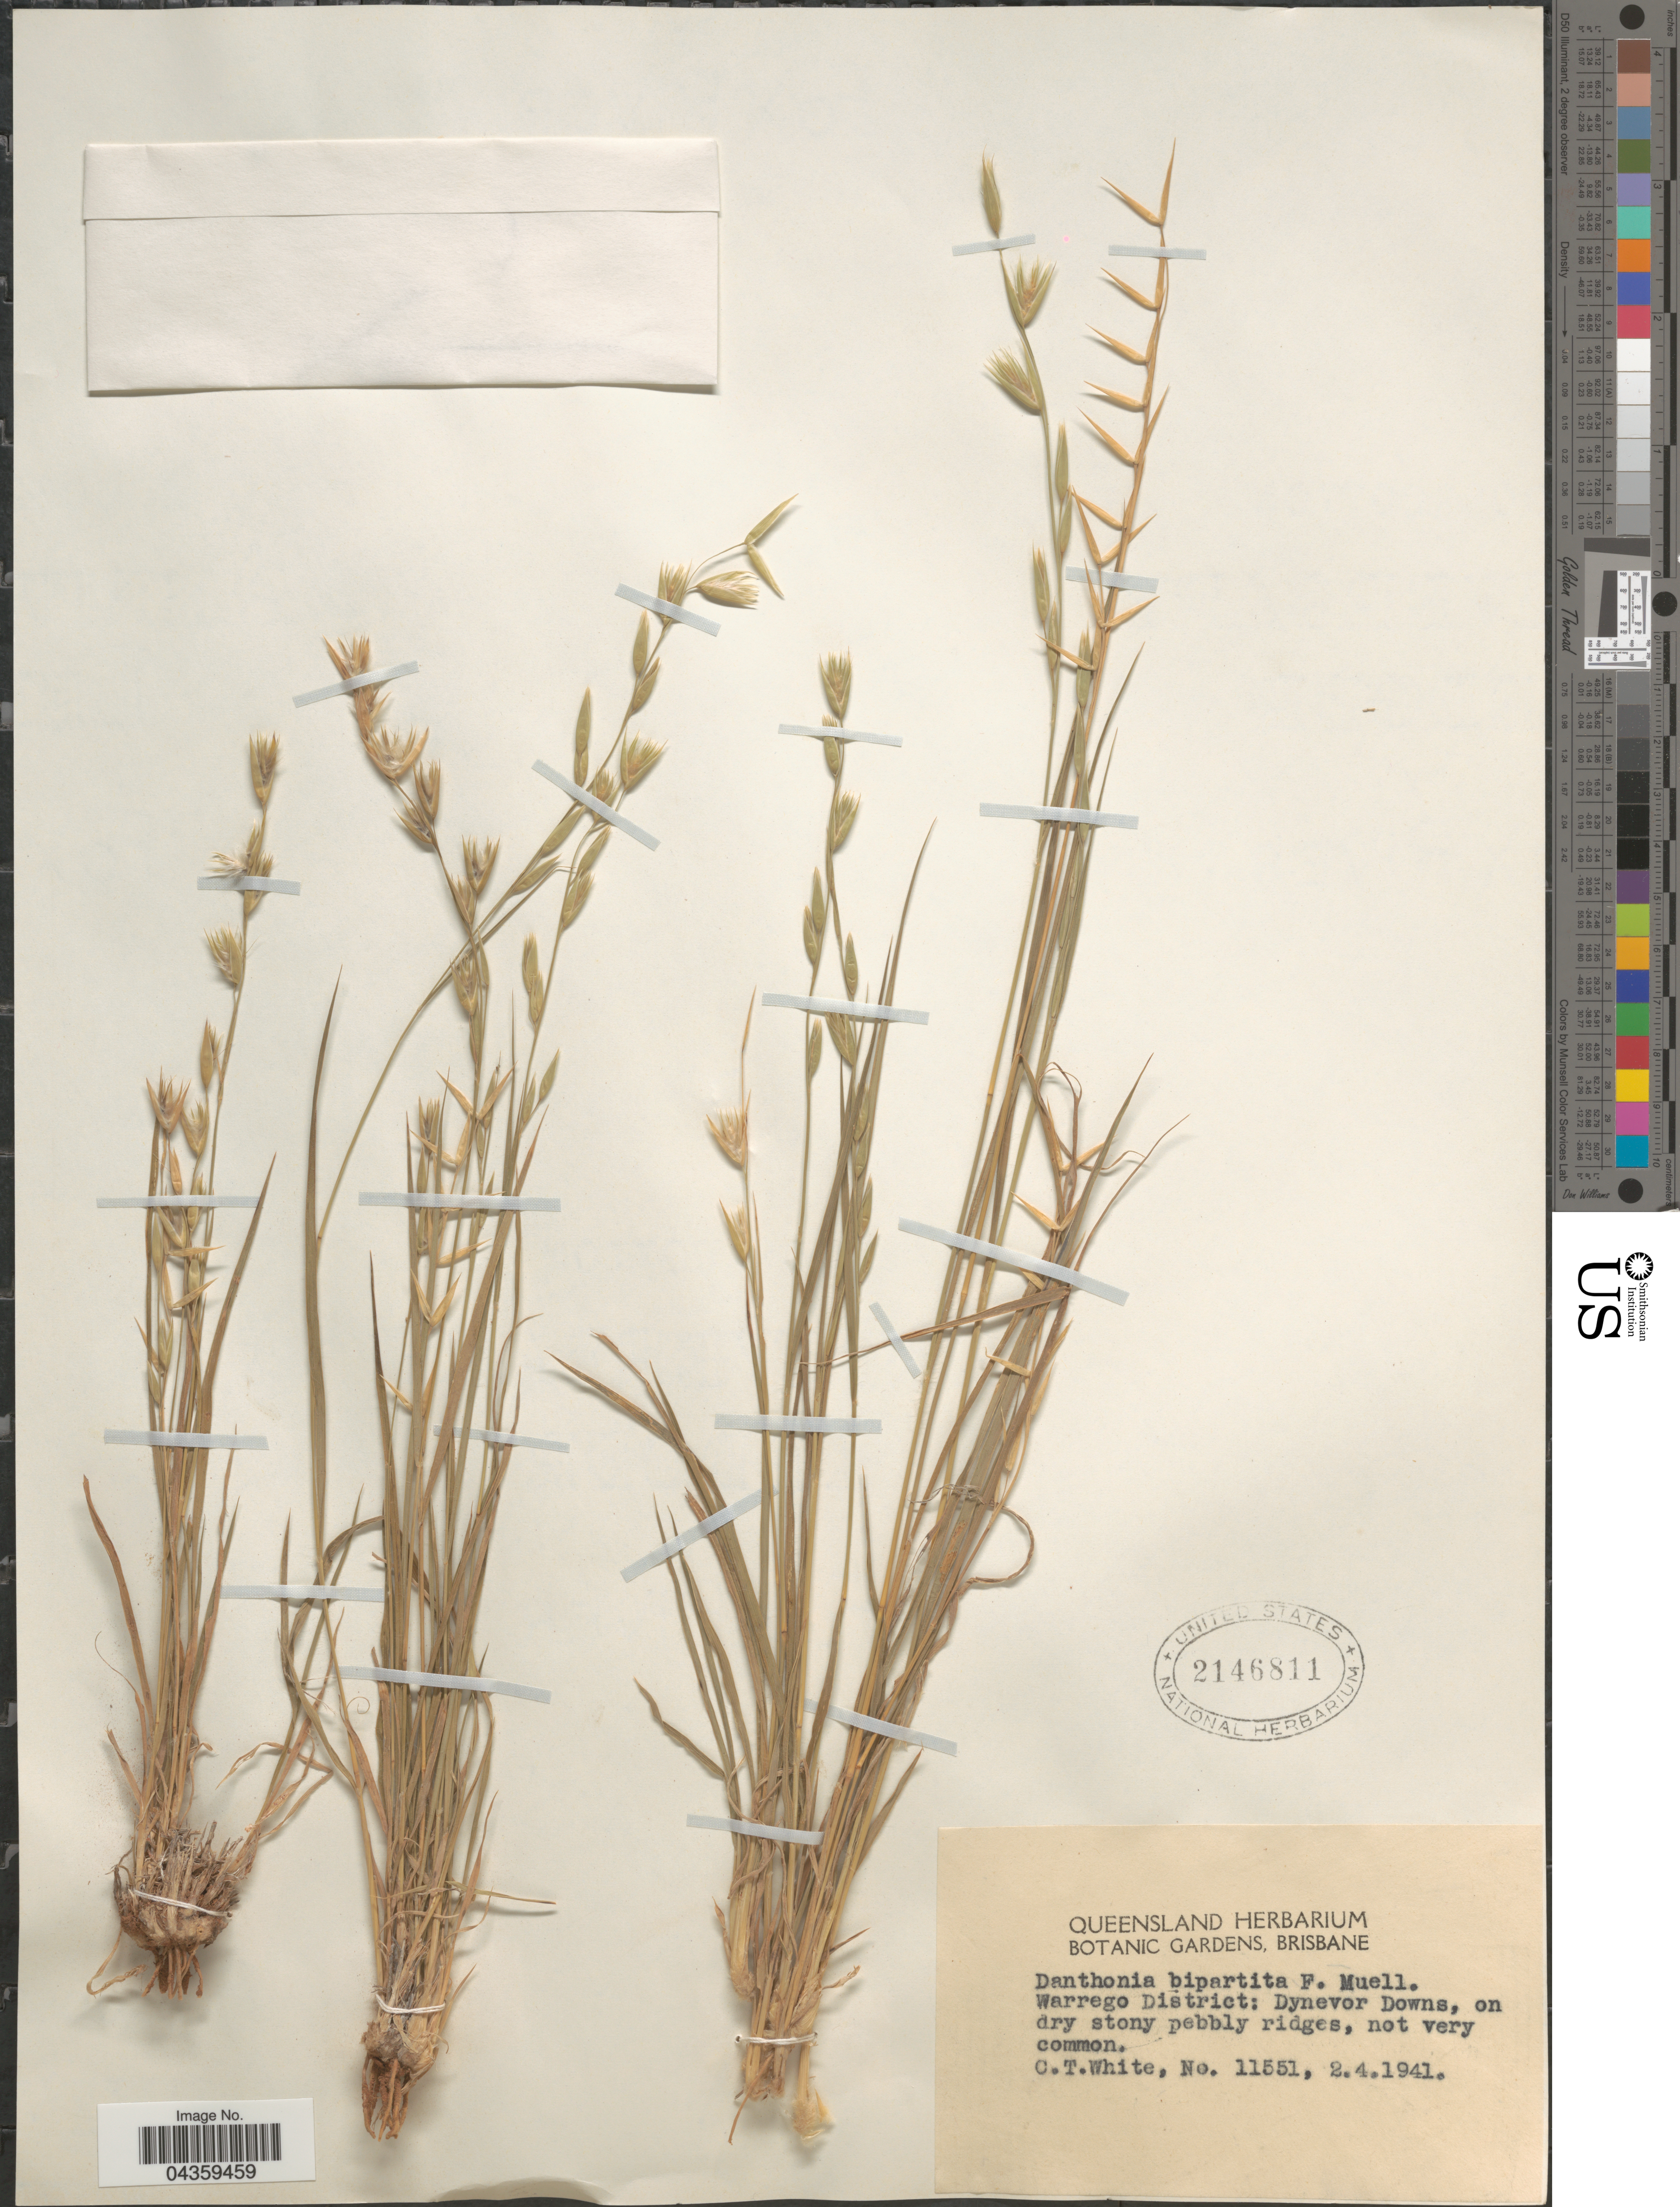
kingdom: Plantae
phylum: Tracheophyta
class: Liliopsida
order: Poales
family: Poaceae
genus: Monachather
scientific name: Monachather paradoxus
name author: Steud.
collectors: C. T. White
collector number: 11551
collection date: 1941-04-02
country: Australia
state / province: Queensland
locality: Warrego District: Dynevor Downs.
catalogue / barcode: US 2146811